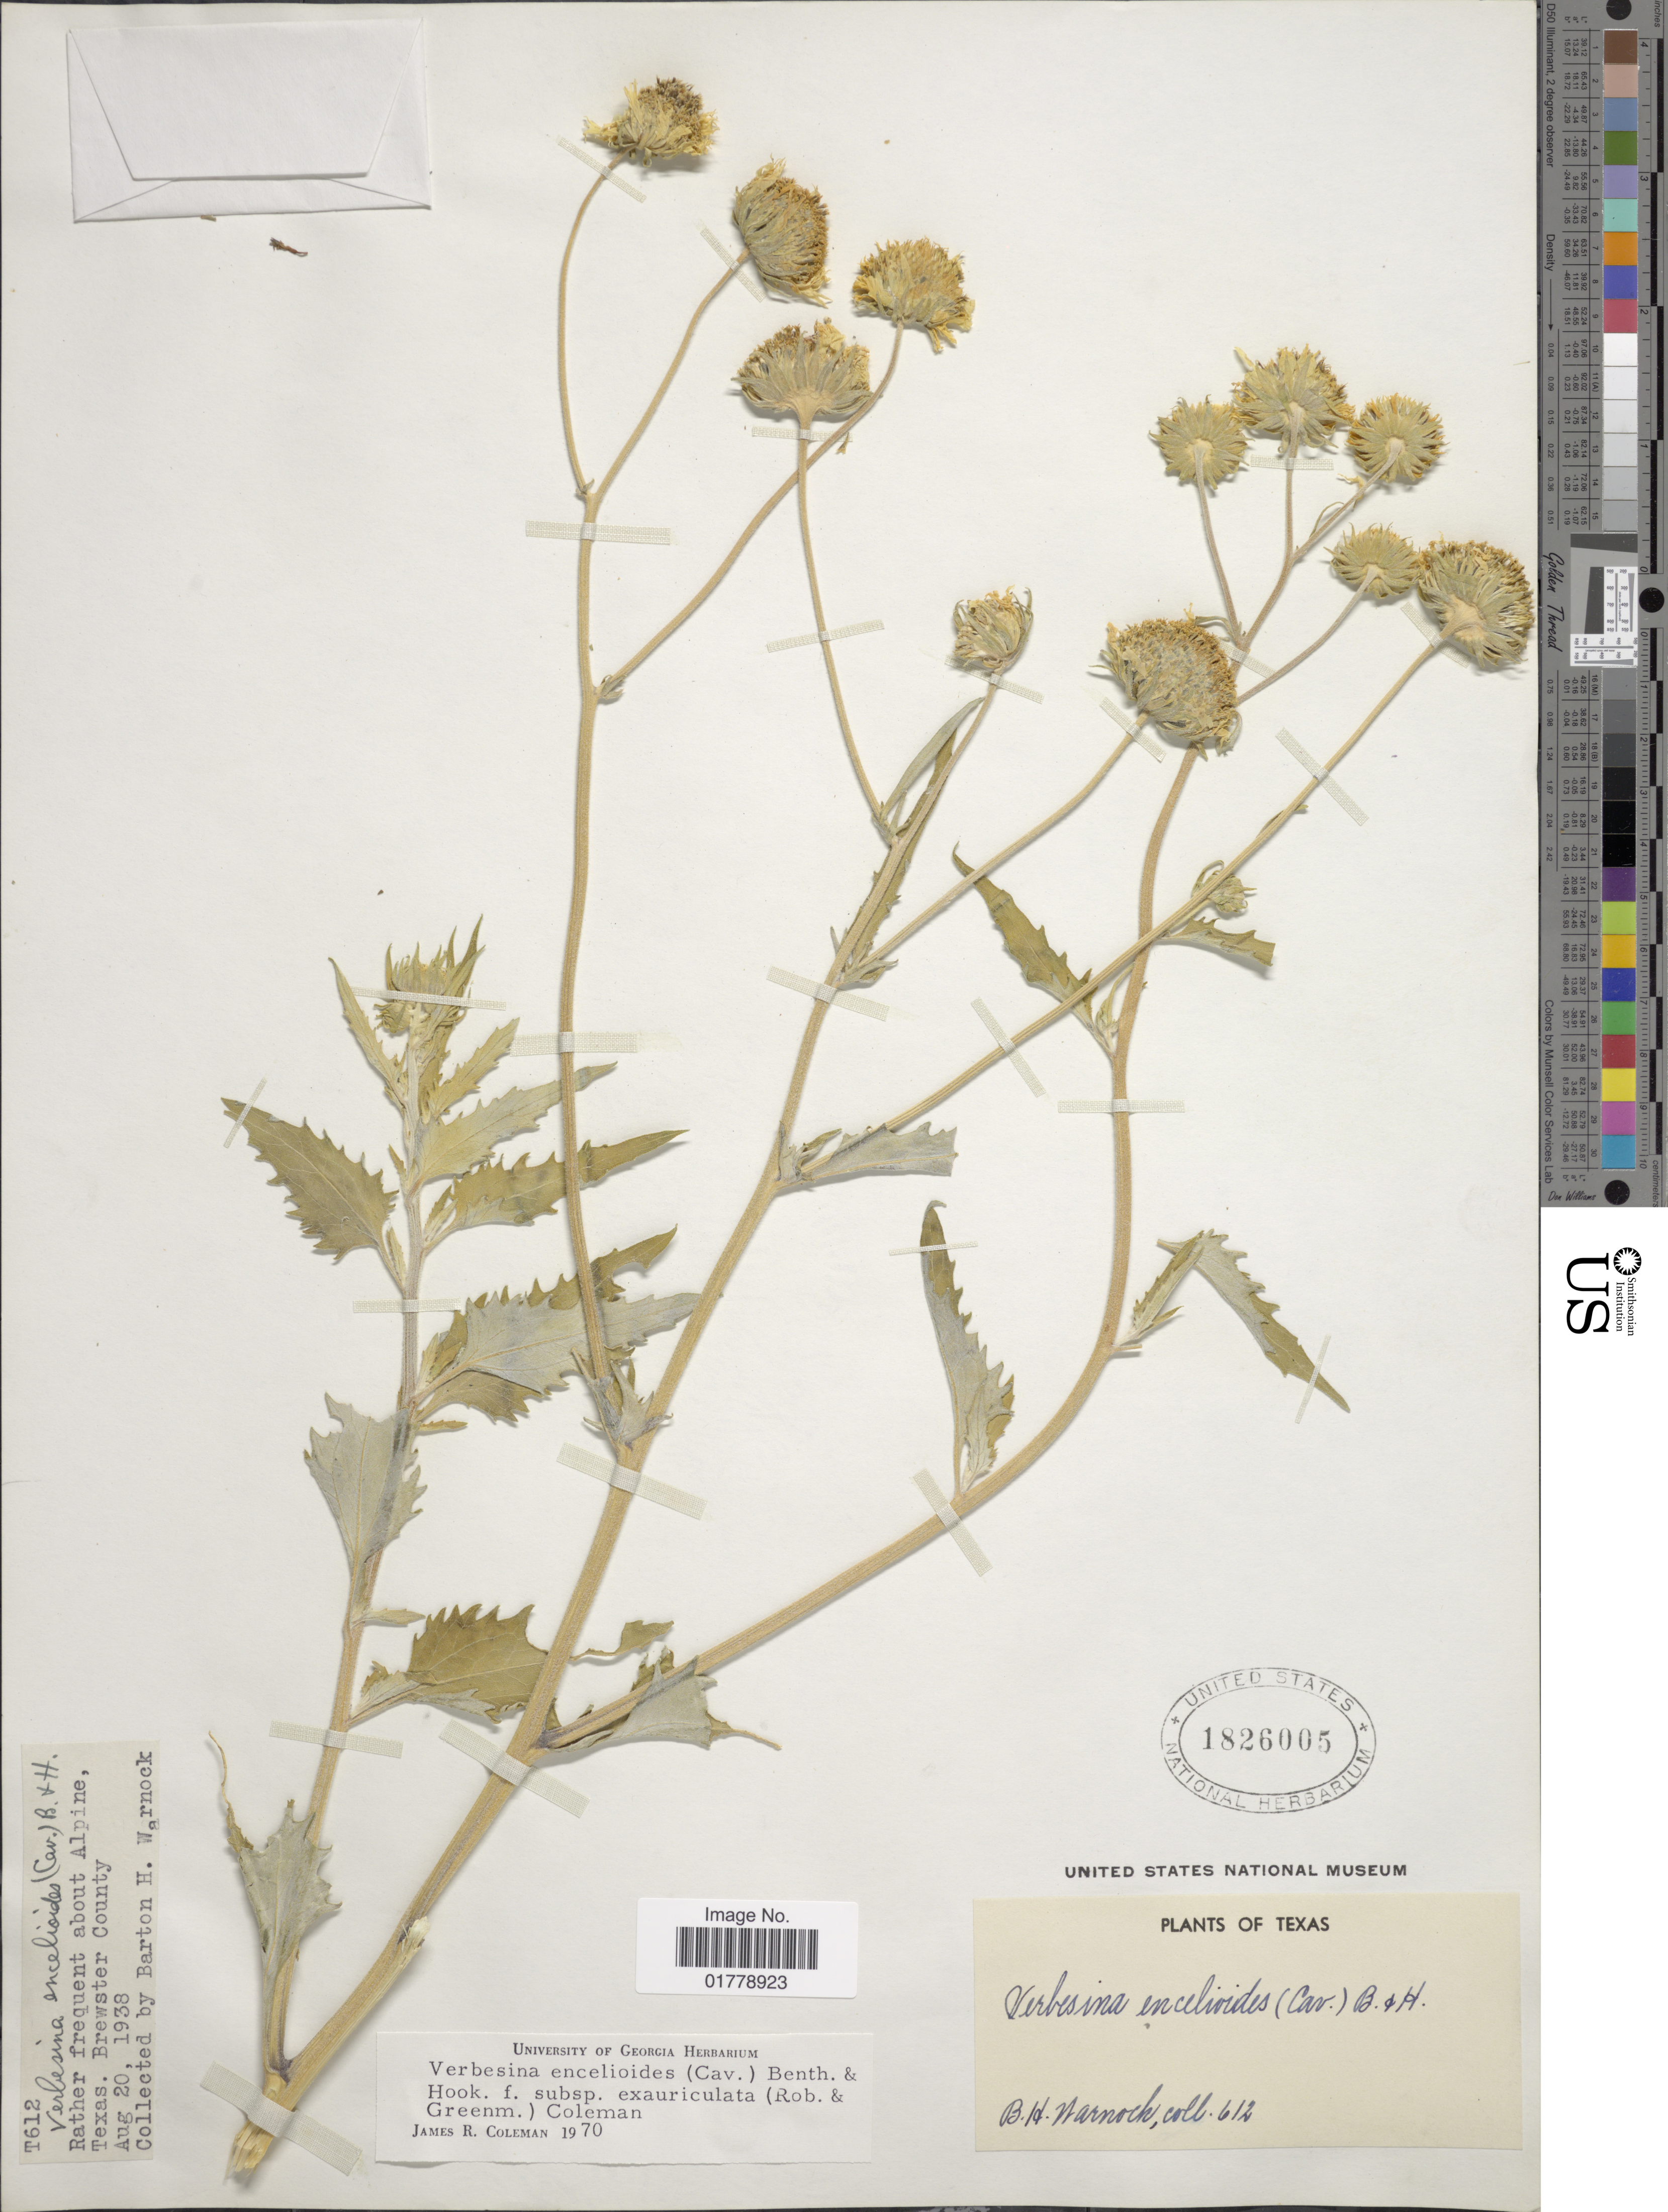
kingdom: Plantae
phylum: Tracheophyta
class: Magnoliopsida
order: Asterales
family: Asteraceae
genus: Verbesina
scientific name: Verbesina encelioides var. cana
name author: (B.L. Rob.) Greenm.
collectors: B. H. Warnock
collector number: T612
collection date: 1938-08-20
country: United States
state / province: Texas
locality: Rather frequent about Alpine, Texas. Brewster County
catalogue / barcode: US 1826005